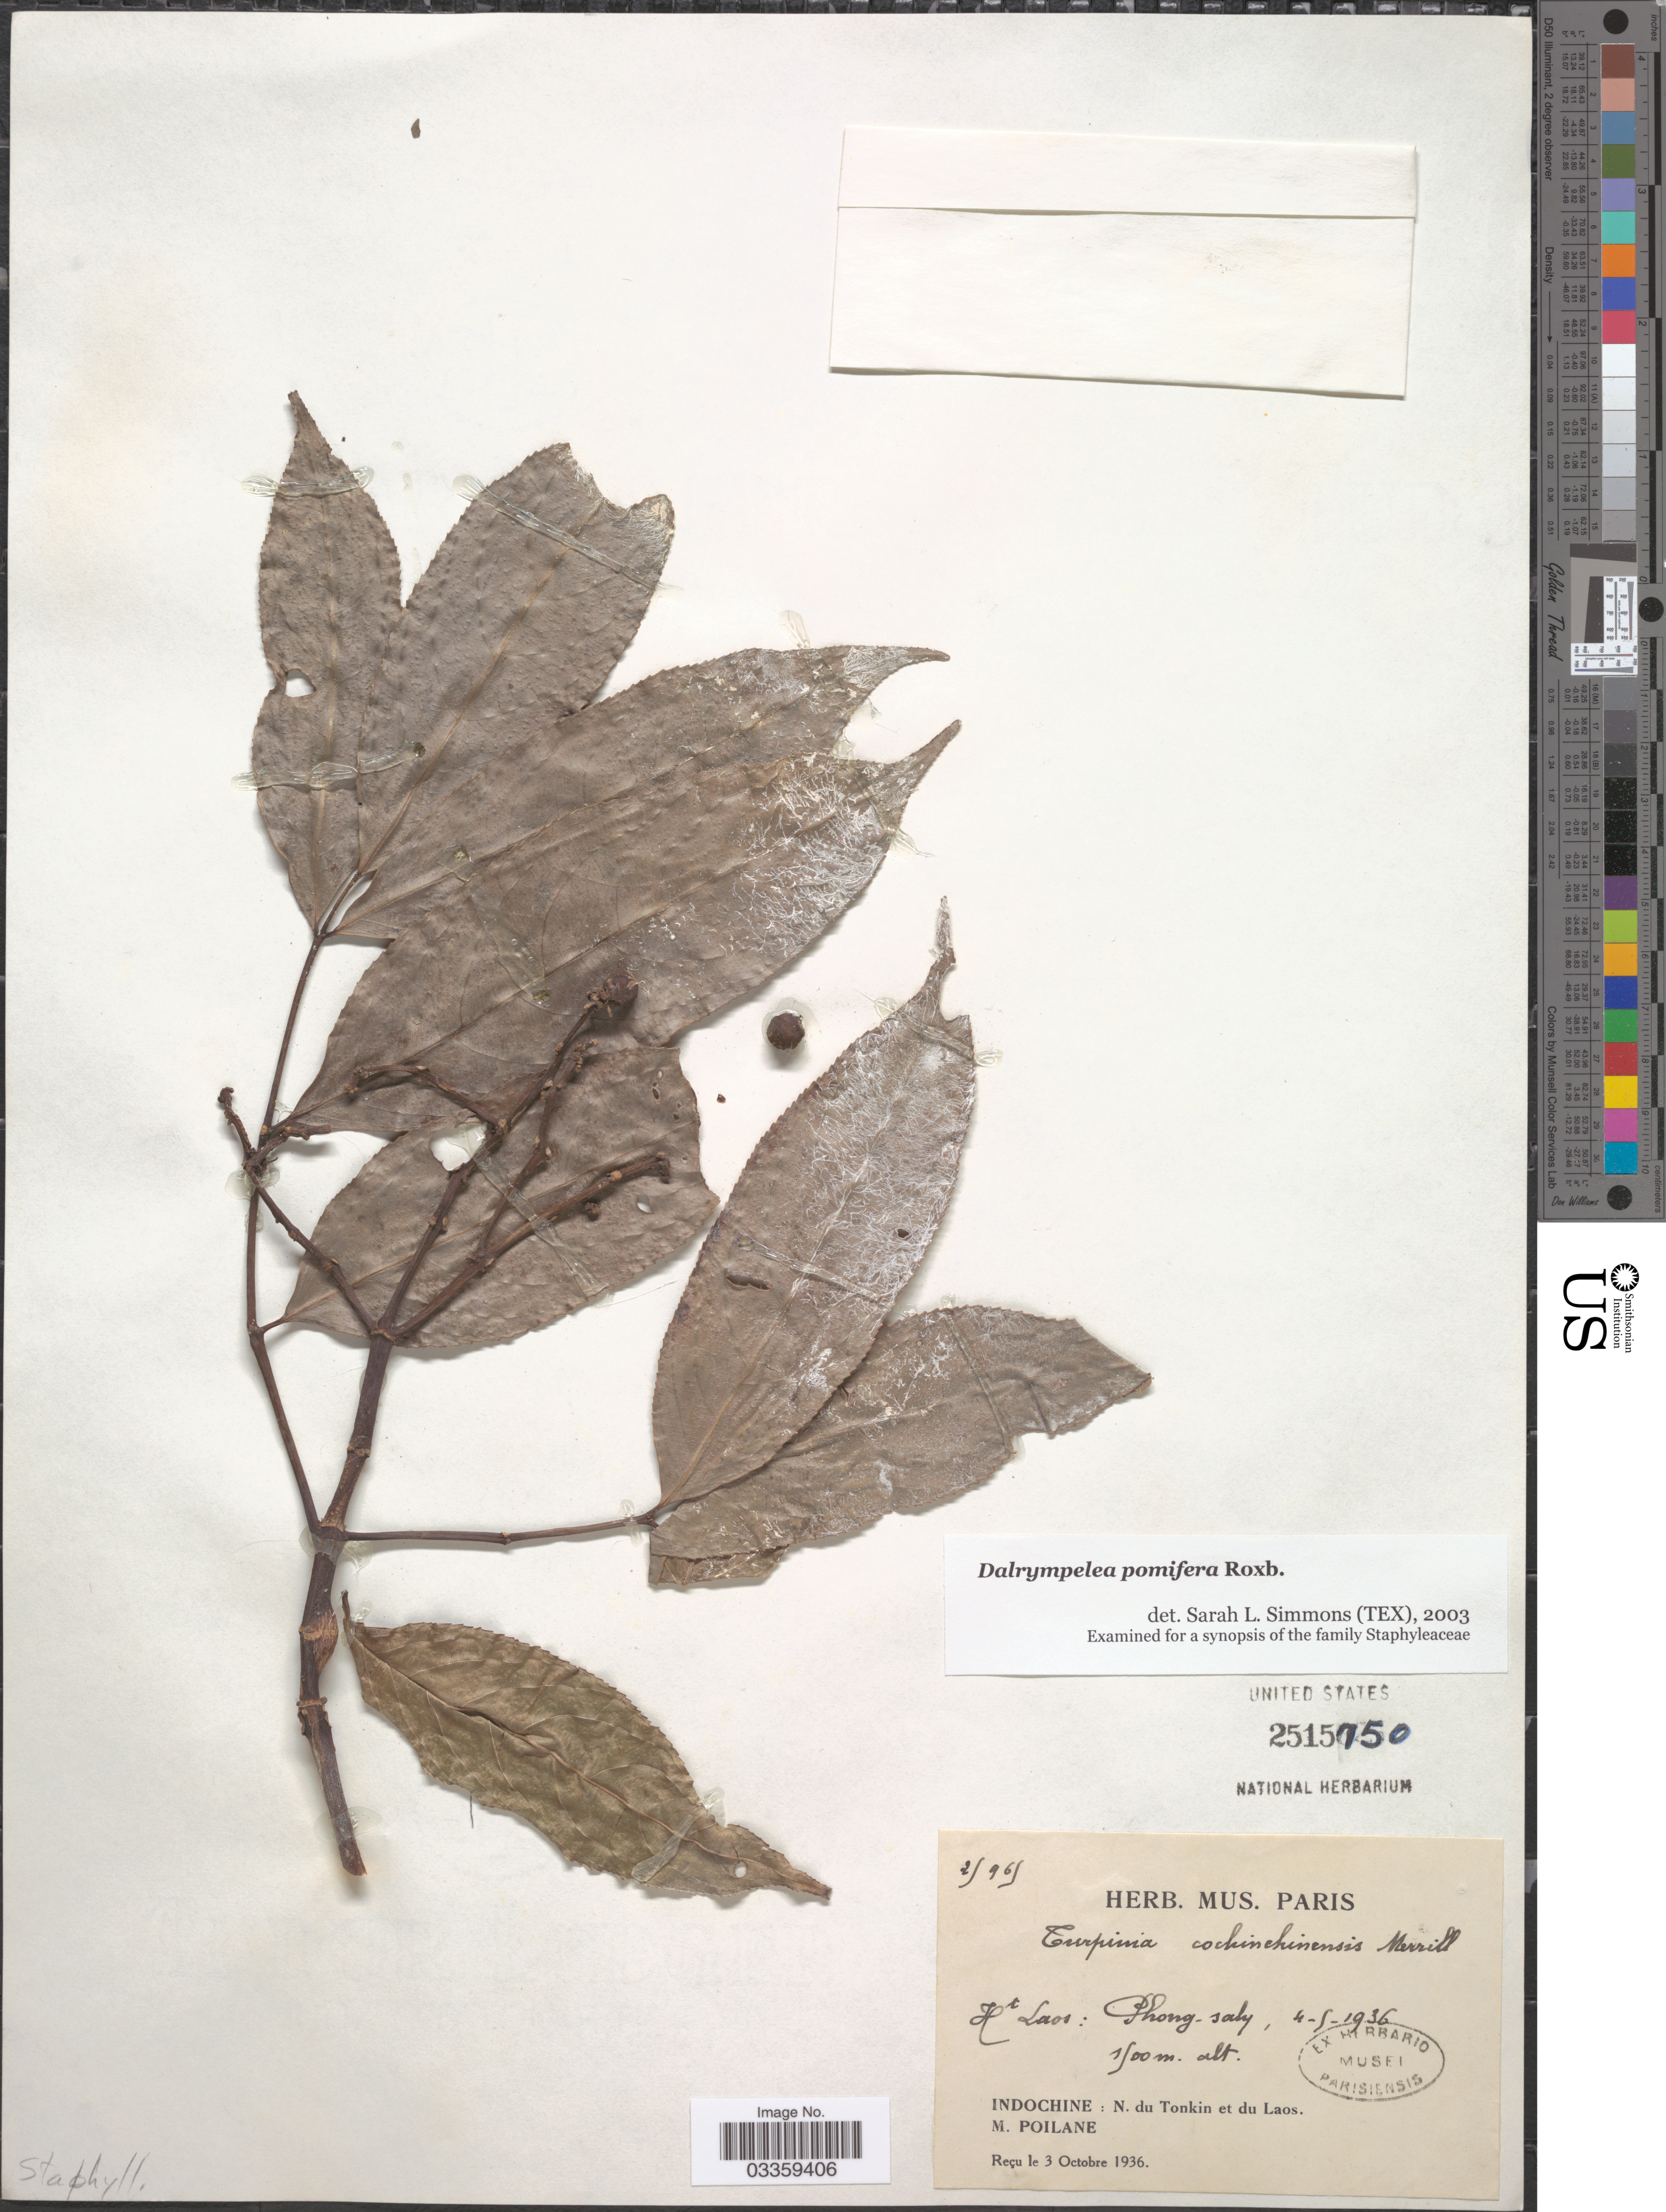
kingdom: Plantae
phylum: Tracheophyta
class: Magnoliopsida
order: Crossosomatales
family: Staphyleaceae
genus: Dalrympelea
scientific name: Dalrympelea pomifera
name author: Roxb.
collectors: M. Poilane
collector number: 25965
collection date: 1936-05-04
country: Laos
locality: Ht. Laos: Phong-saly. Indochine: N. du Tonkin et du Laos.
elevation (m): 1500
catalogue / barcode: US 2515750